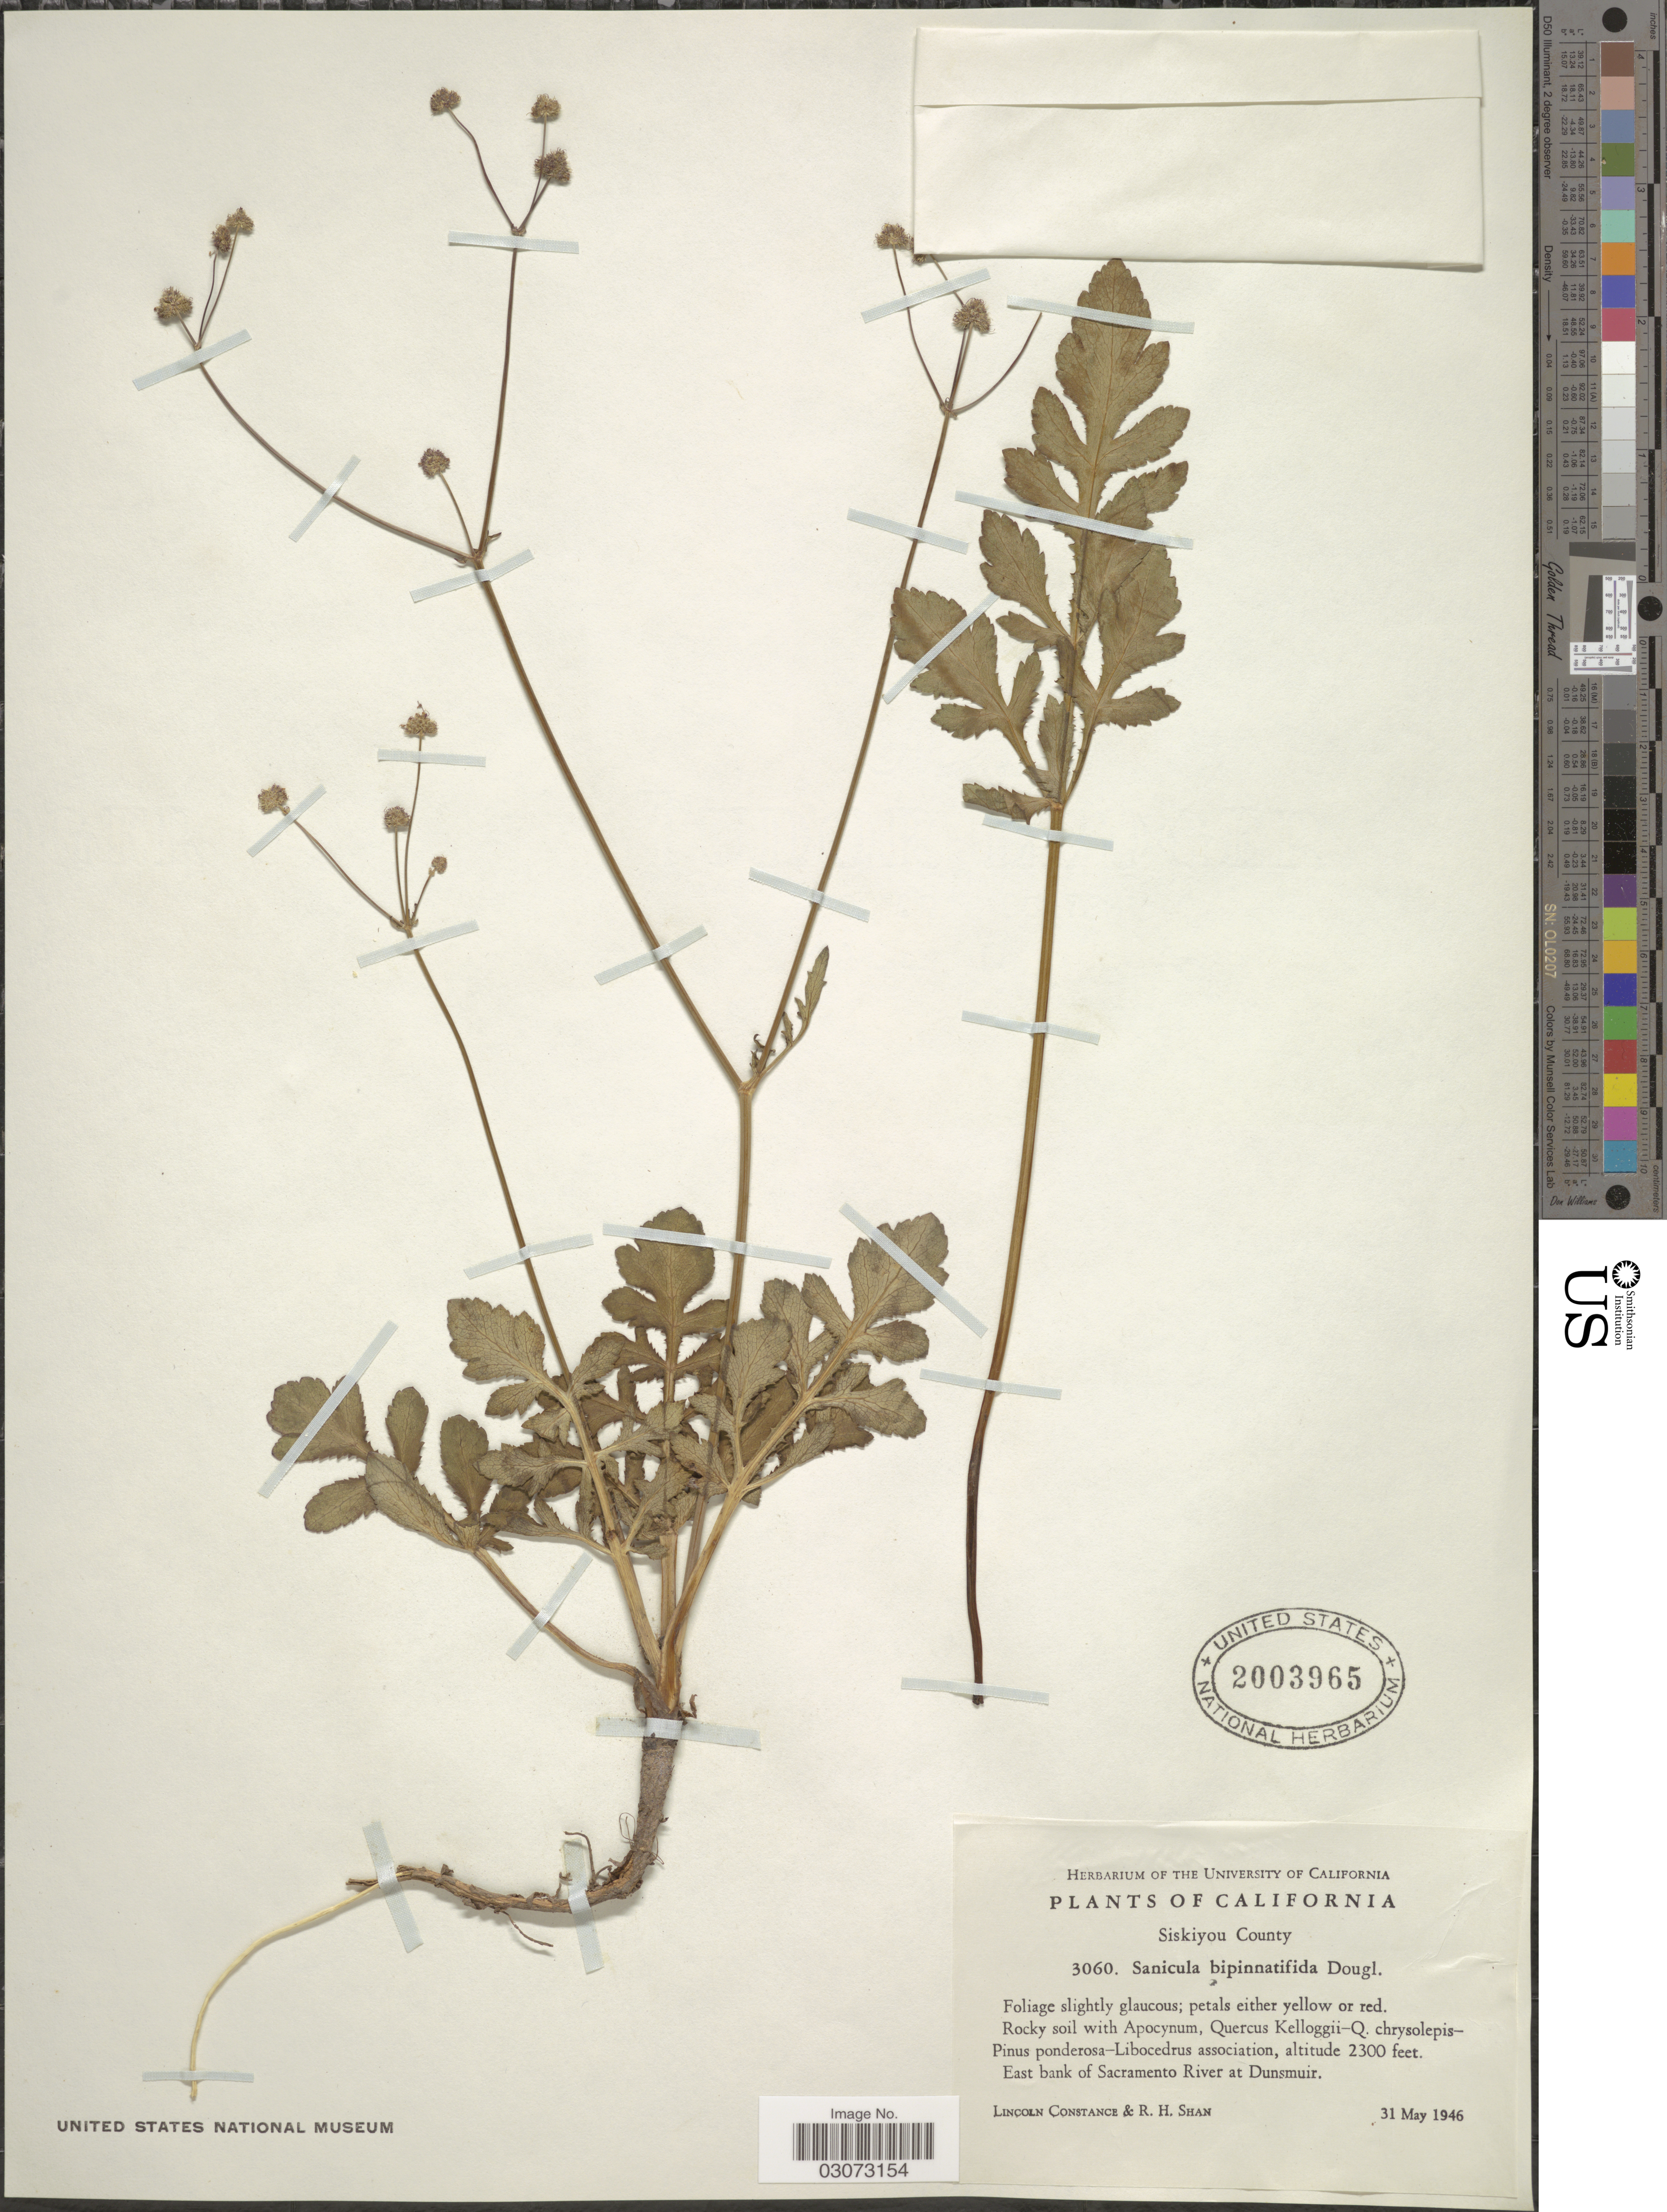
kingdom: Plantae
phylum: Tracheophyta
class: Magnoliopsida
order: Apiales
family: Apiaceae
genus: Sanicula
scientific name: Sanicula bipinnatifida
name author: Douglas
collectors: L. Constance & R. Shan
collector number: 3060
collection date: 1946-05-31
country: United States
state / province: California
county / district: Siskiyou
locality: Siskiyou County. East bank of Sacramento River at Dunsmuir.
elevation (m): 701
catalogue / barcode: US 2003965